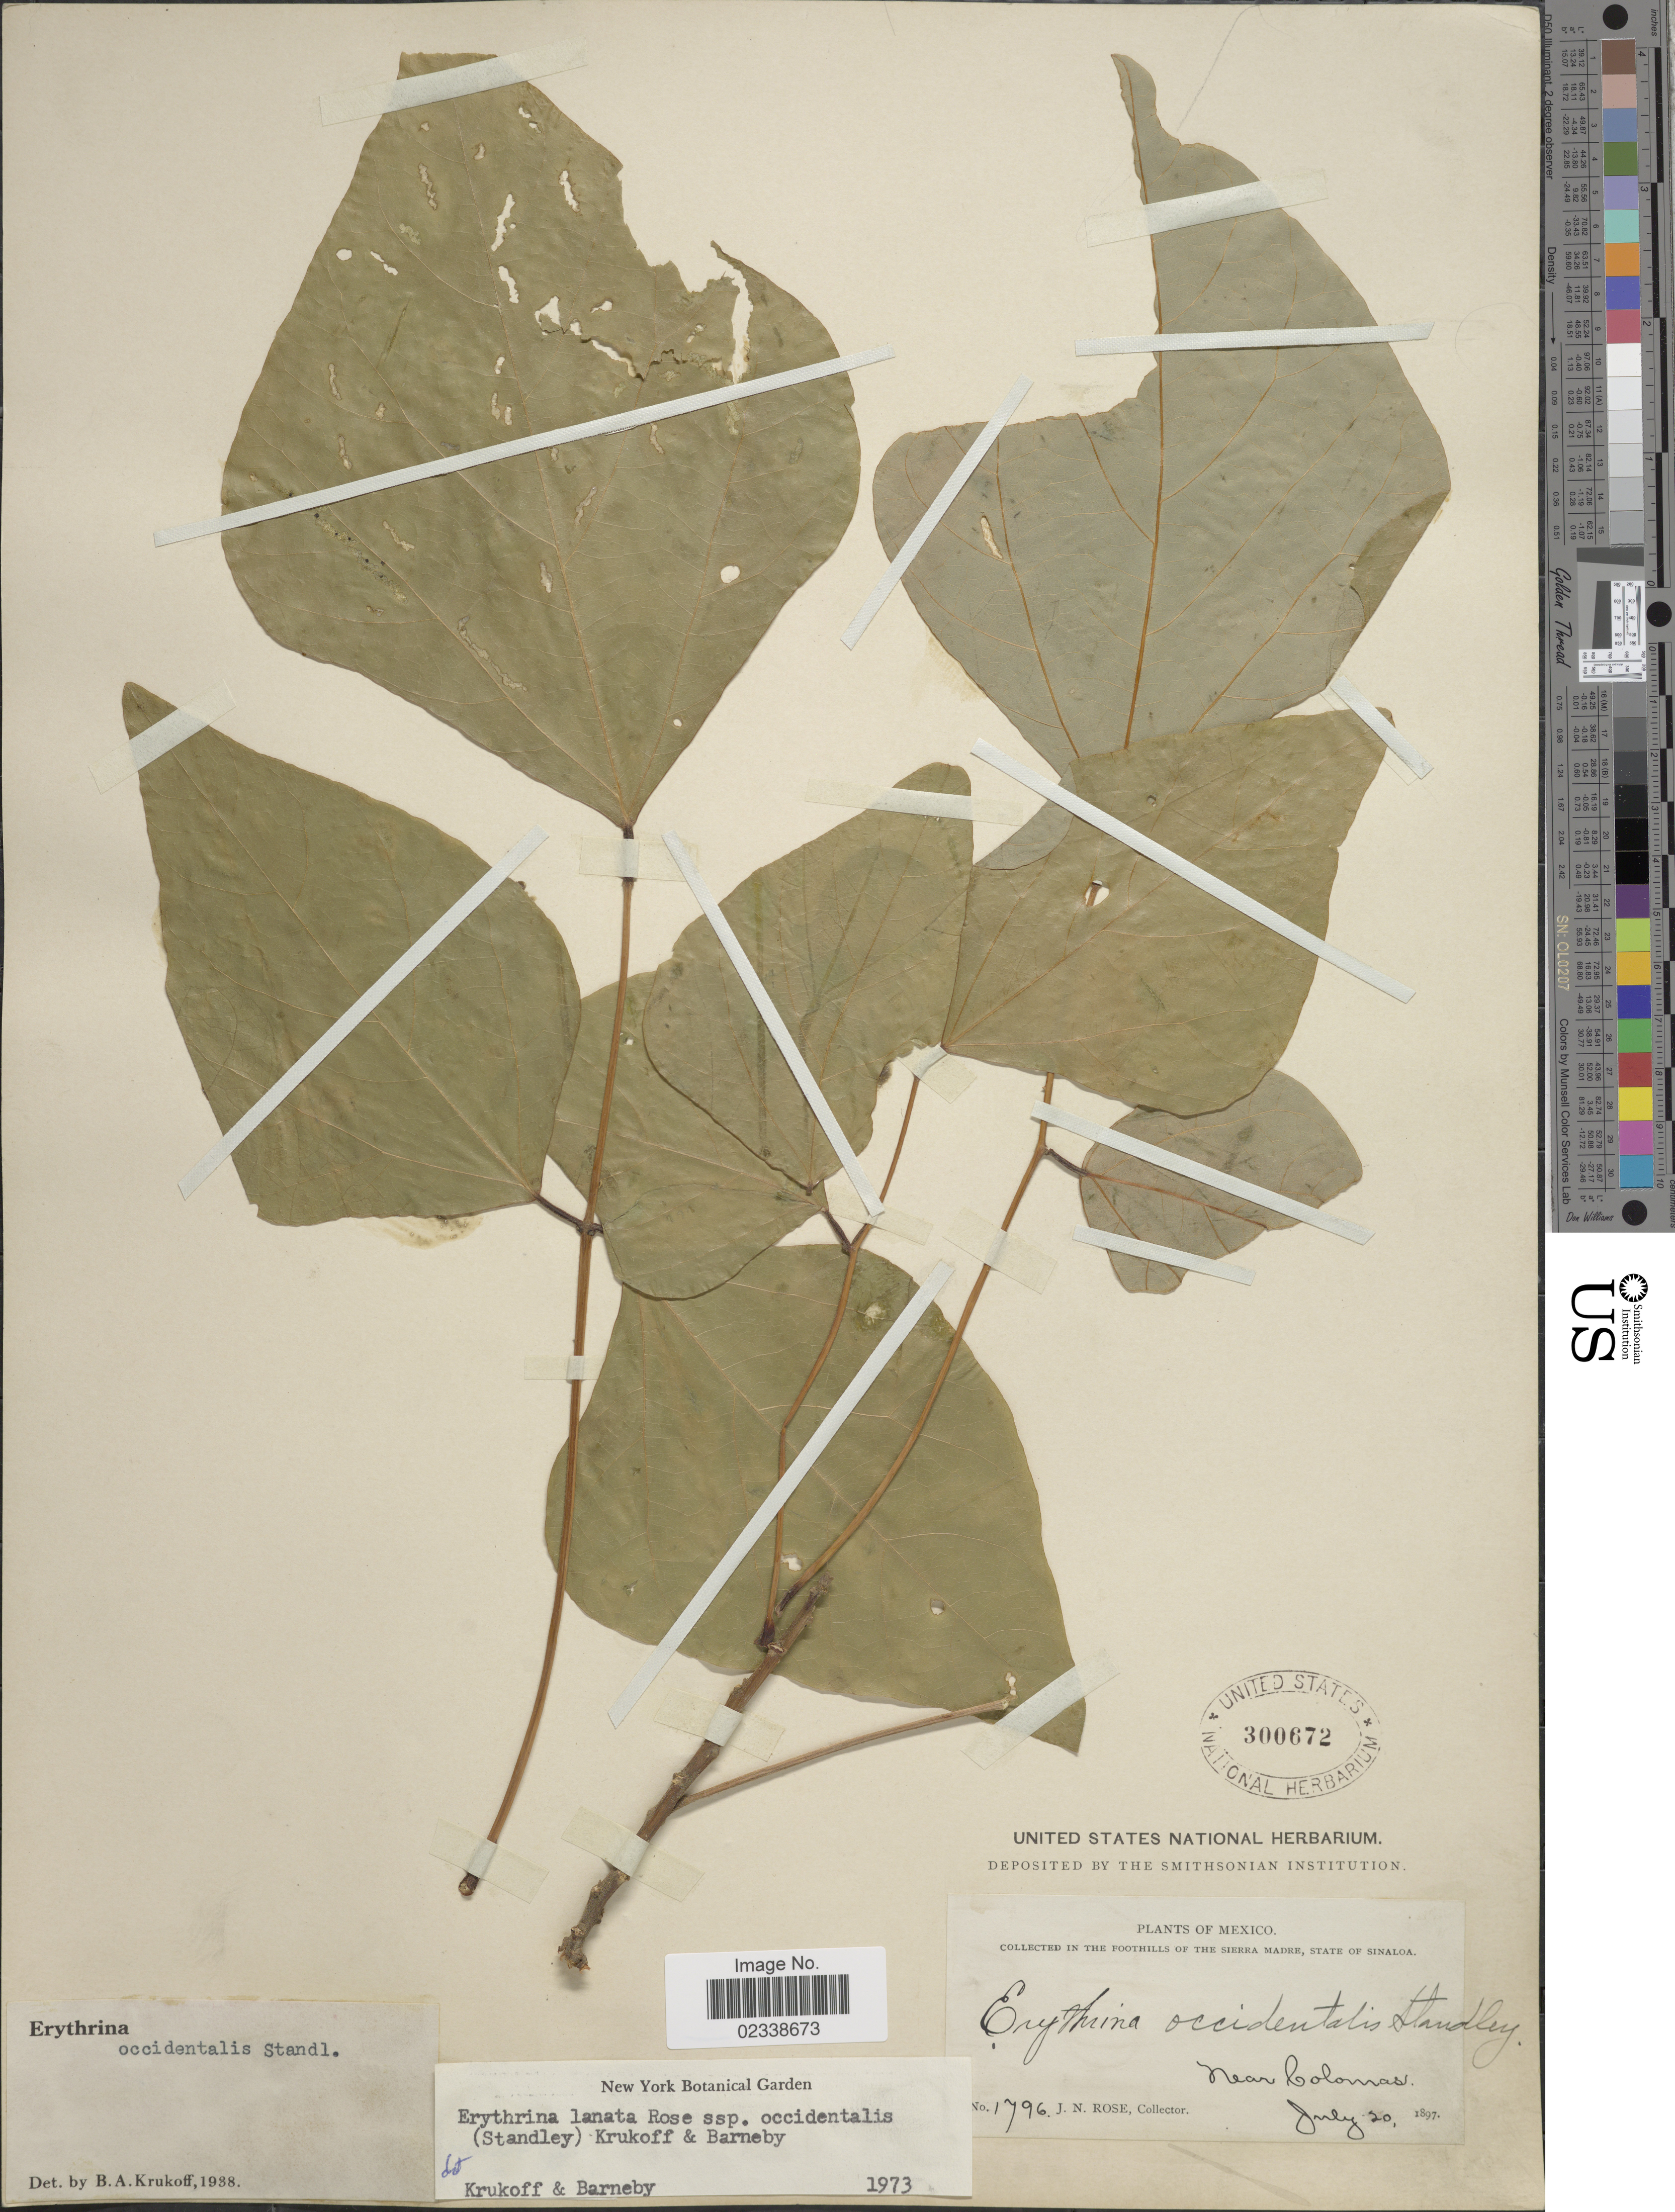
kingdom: Plantae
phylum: Tracheophyta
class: Magnoliopsida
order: Fabales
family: Fabaceae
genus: Erythrina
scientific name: Erythrina lanata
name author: Rose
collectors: J. N. Rose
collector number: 1796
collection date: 1897-07-20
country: Mexico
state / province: Sinaloa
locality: Foothills of the Sierra Madre, near Colomas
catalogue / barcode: US 300672